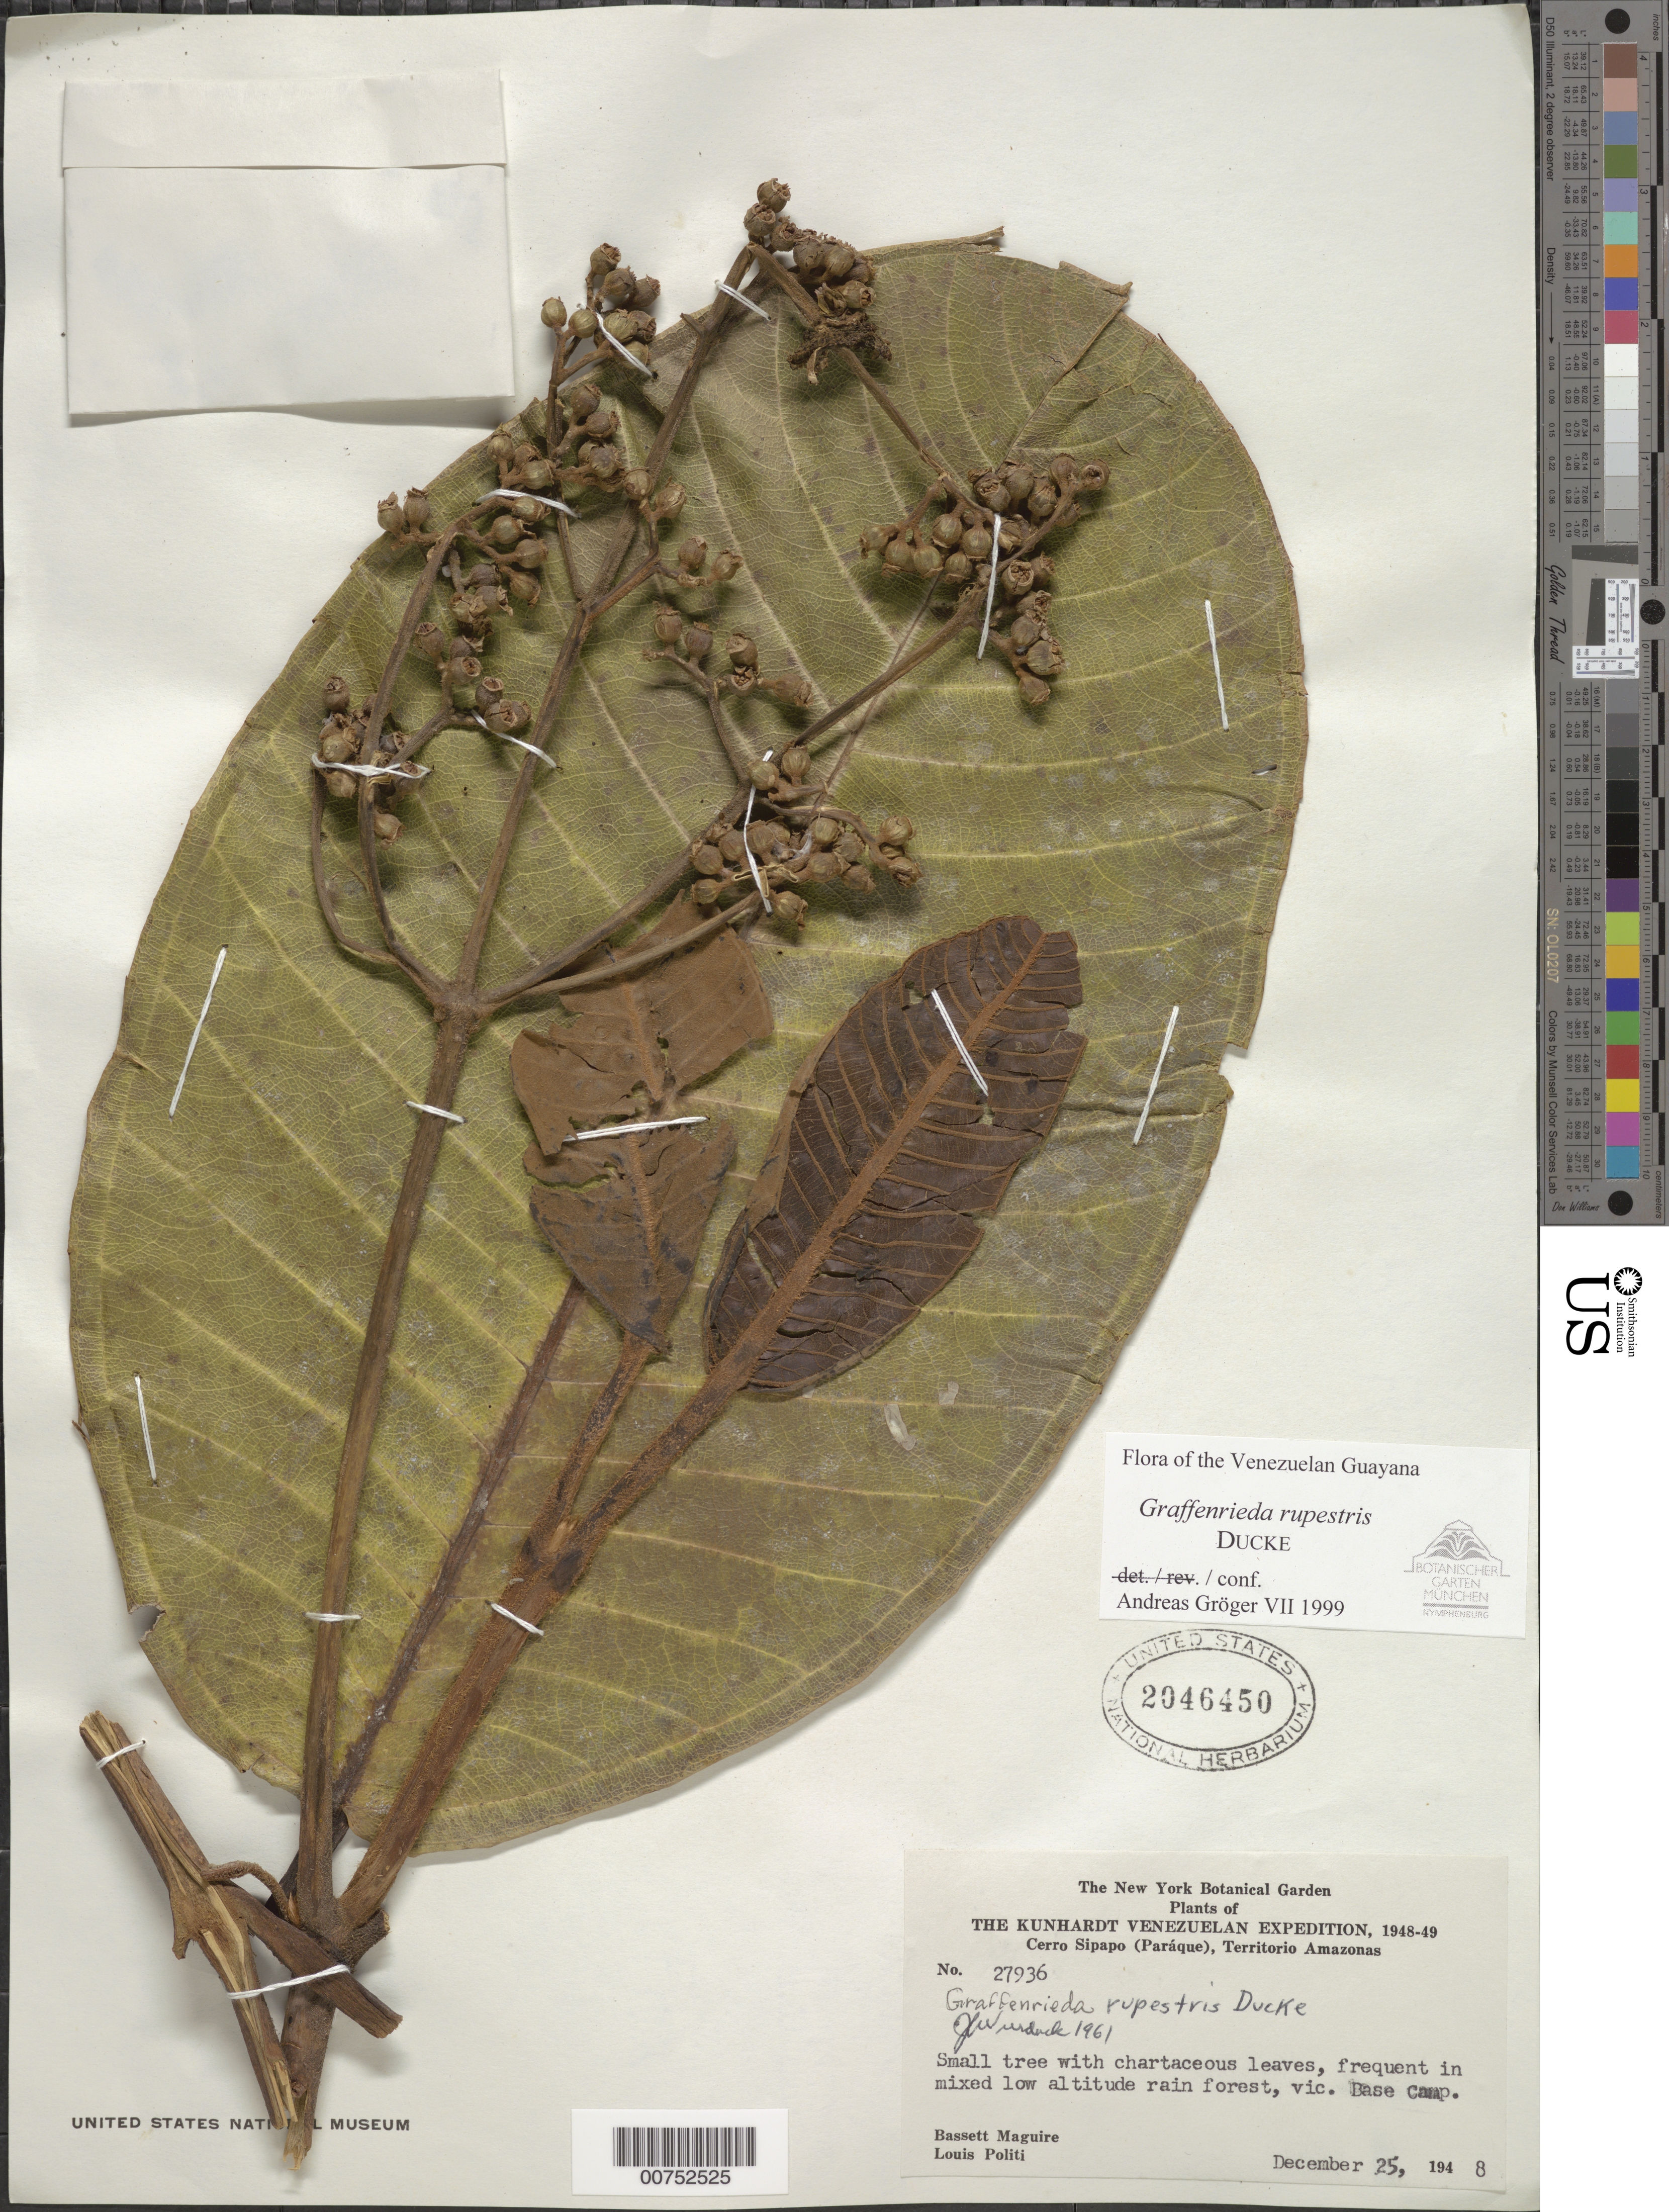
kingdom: Plantae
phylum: Tracheophyta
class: Magnoliopsida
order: Myrtales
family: Melastomataceae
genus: Graffenrieda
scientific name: Graffenrieda rupestris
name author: Ducke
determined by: Gröger, A.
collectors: B. Maguire & L. Politi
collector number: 27936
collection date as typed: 25-Dec-48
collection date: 1948-12-25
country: Venezuela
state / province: Amazonas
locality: Cerro Sipapo (Paráque), base camp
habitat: Mixed low altitude rainforest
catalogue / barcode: US 2046450